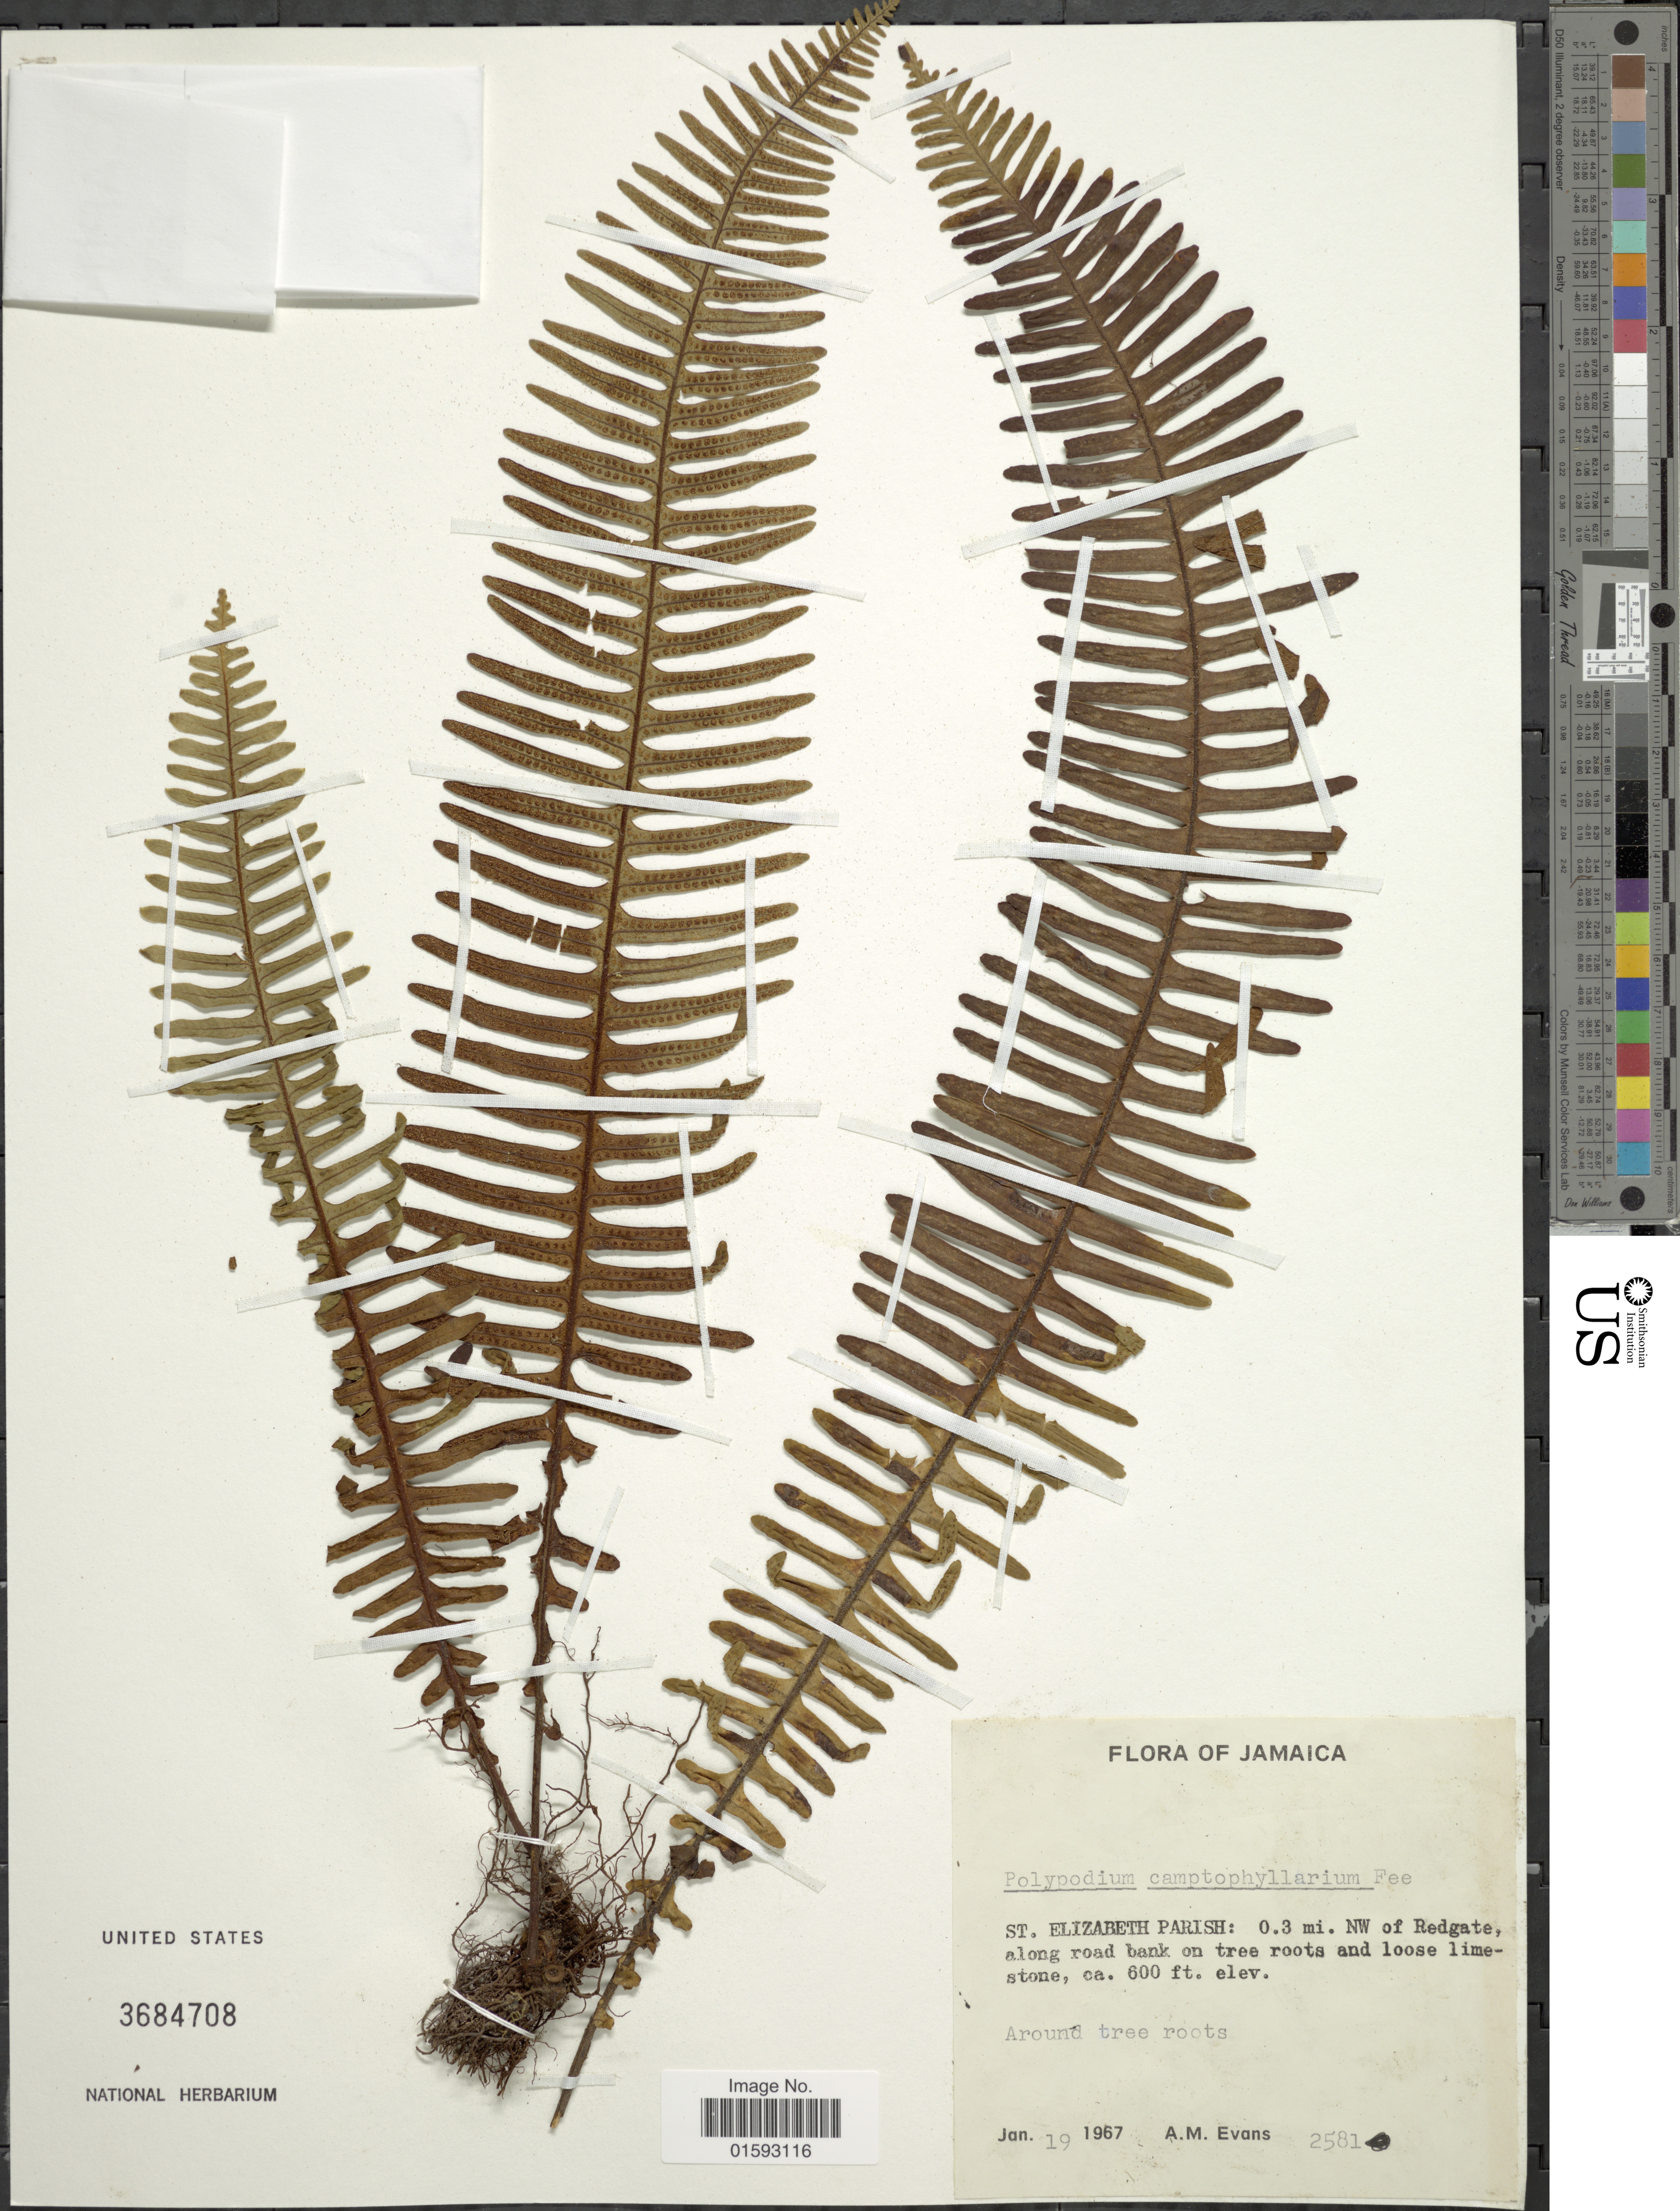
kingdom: Plantae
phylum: Tracheophyta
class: Polypodiopsida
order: Polypodiales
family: Polypodiaceae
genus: Pecluma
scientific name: Pecluma camptophyllaria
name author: (Fée) M.G. Price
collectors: A. M. Evans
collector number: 2581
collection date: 1967-01-19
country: Jamaica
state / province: Saint Elizabeth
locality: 0.3 mi NW of Redgate along road bank on tree roots and loose limestone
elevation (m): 183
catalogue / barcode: US 3684708